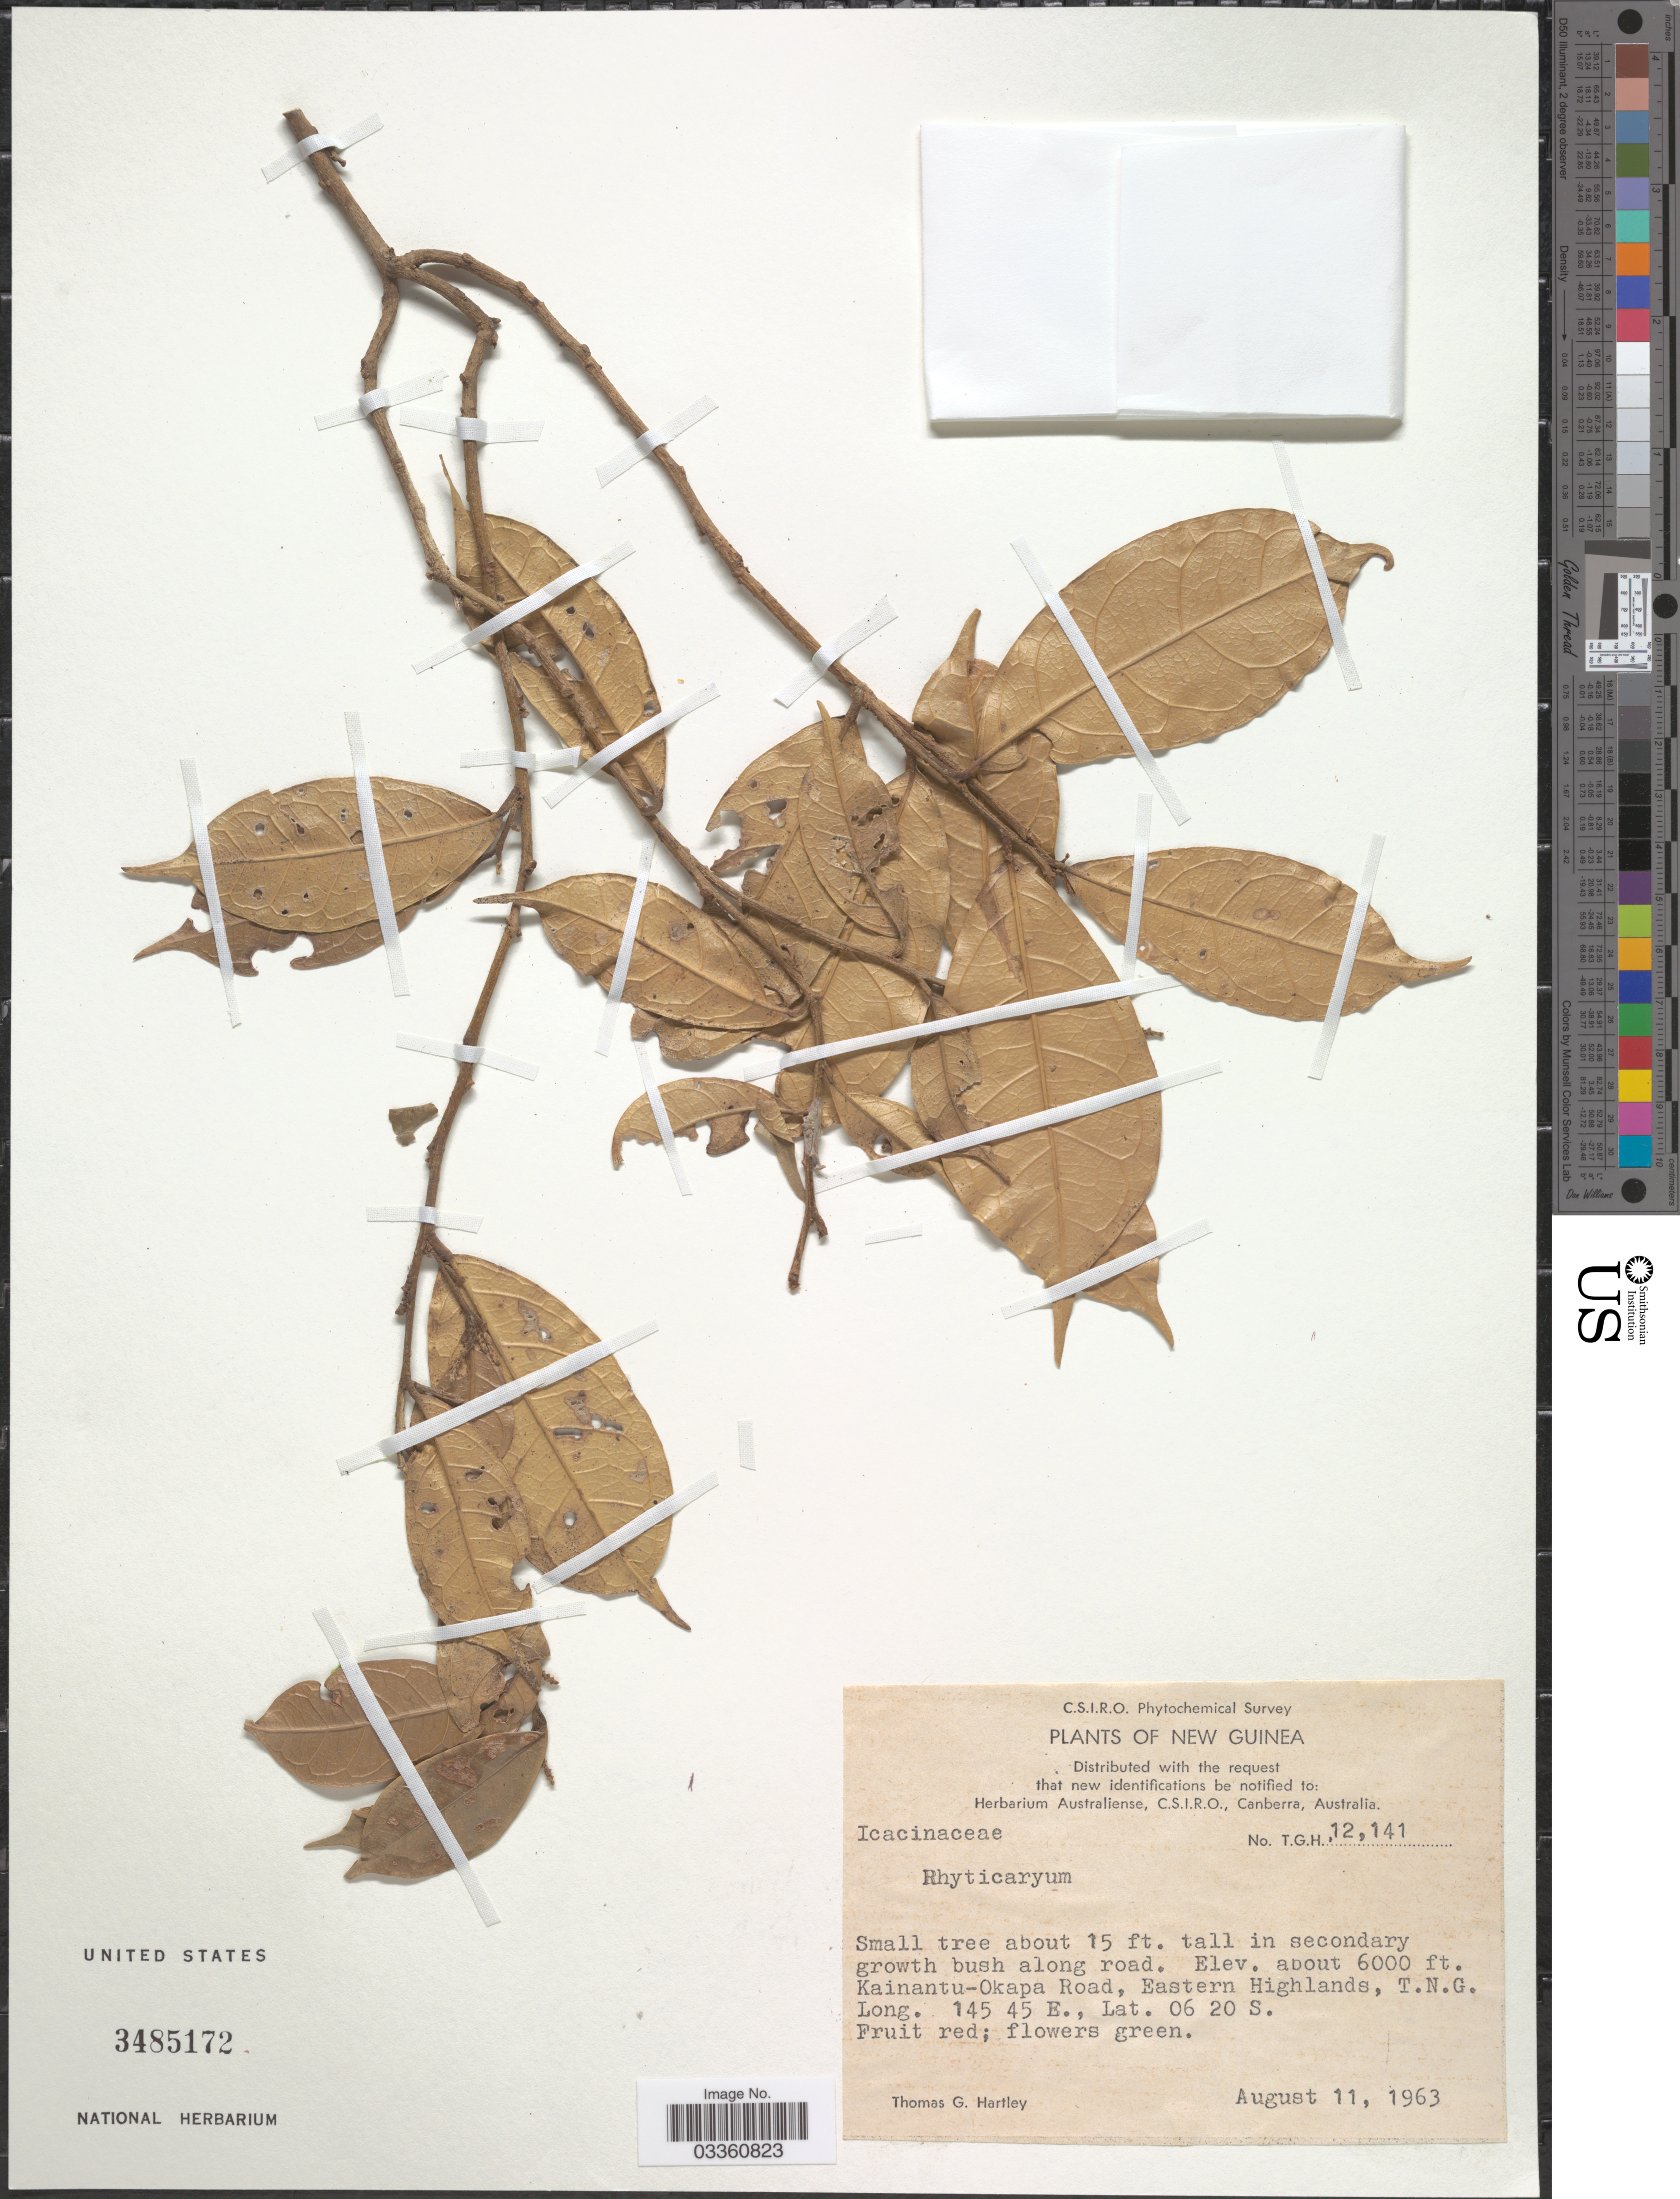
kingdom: Plantae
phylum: Tracheophyta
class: Magnoliopsida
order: Icacinales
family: Icacinaceae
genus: Ryticaryum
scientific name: Ryticaryum sp.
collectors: T. G. Hartley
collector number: TGH12141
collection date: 1963-08-11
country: Papua New Guinea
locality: New Guinea. Kainantu-Okapa Road, Eastern Highlands, T.N.G.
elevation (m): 1829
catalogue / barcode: US 3485172